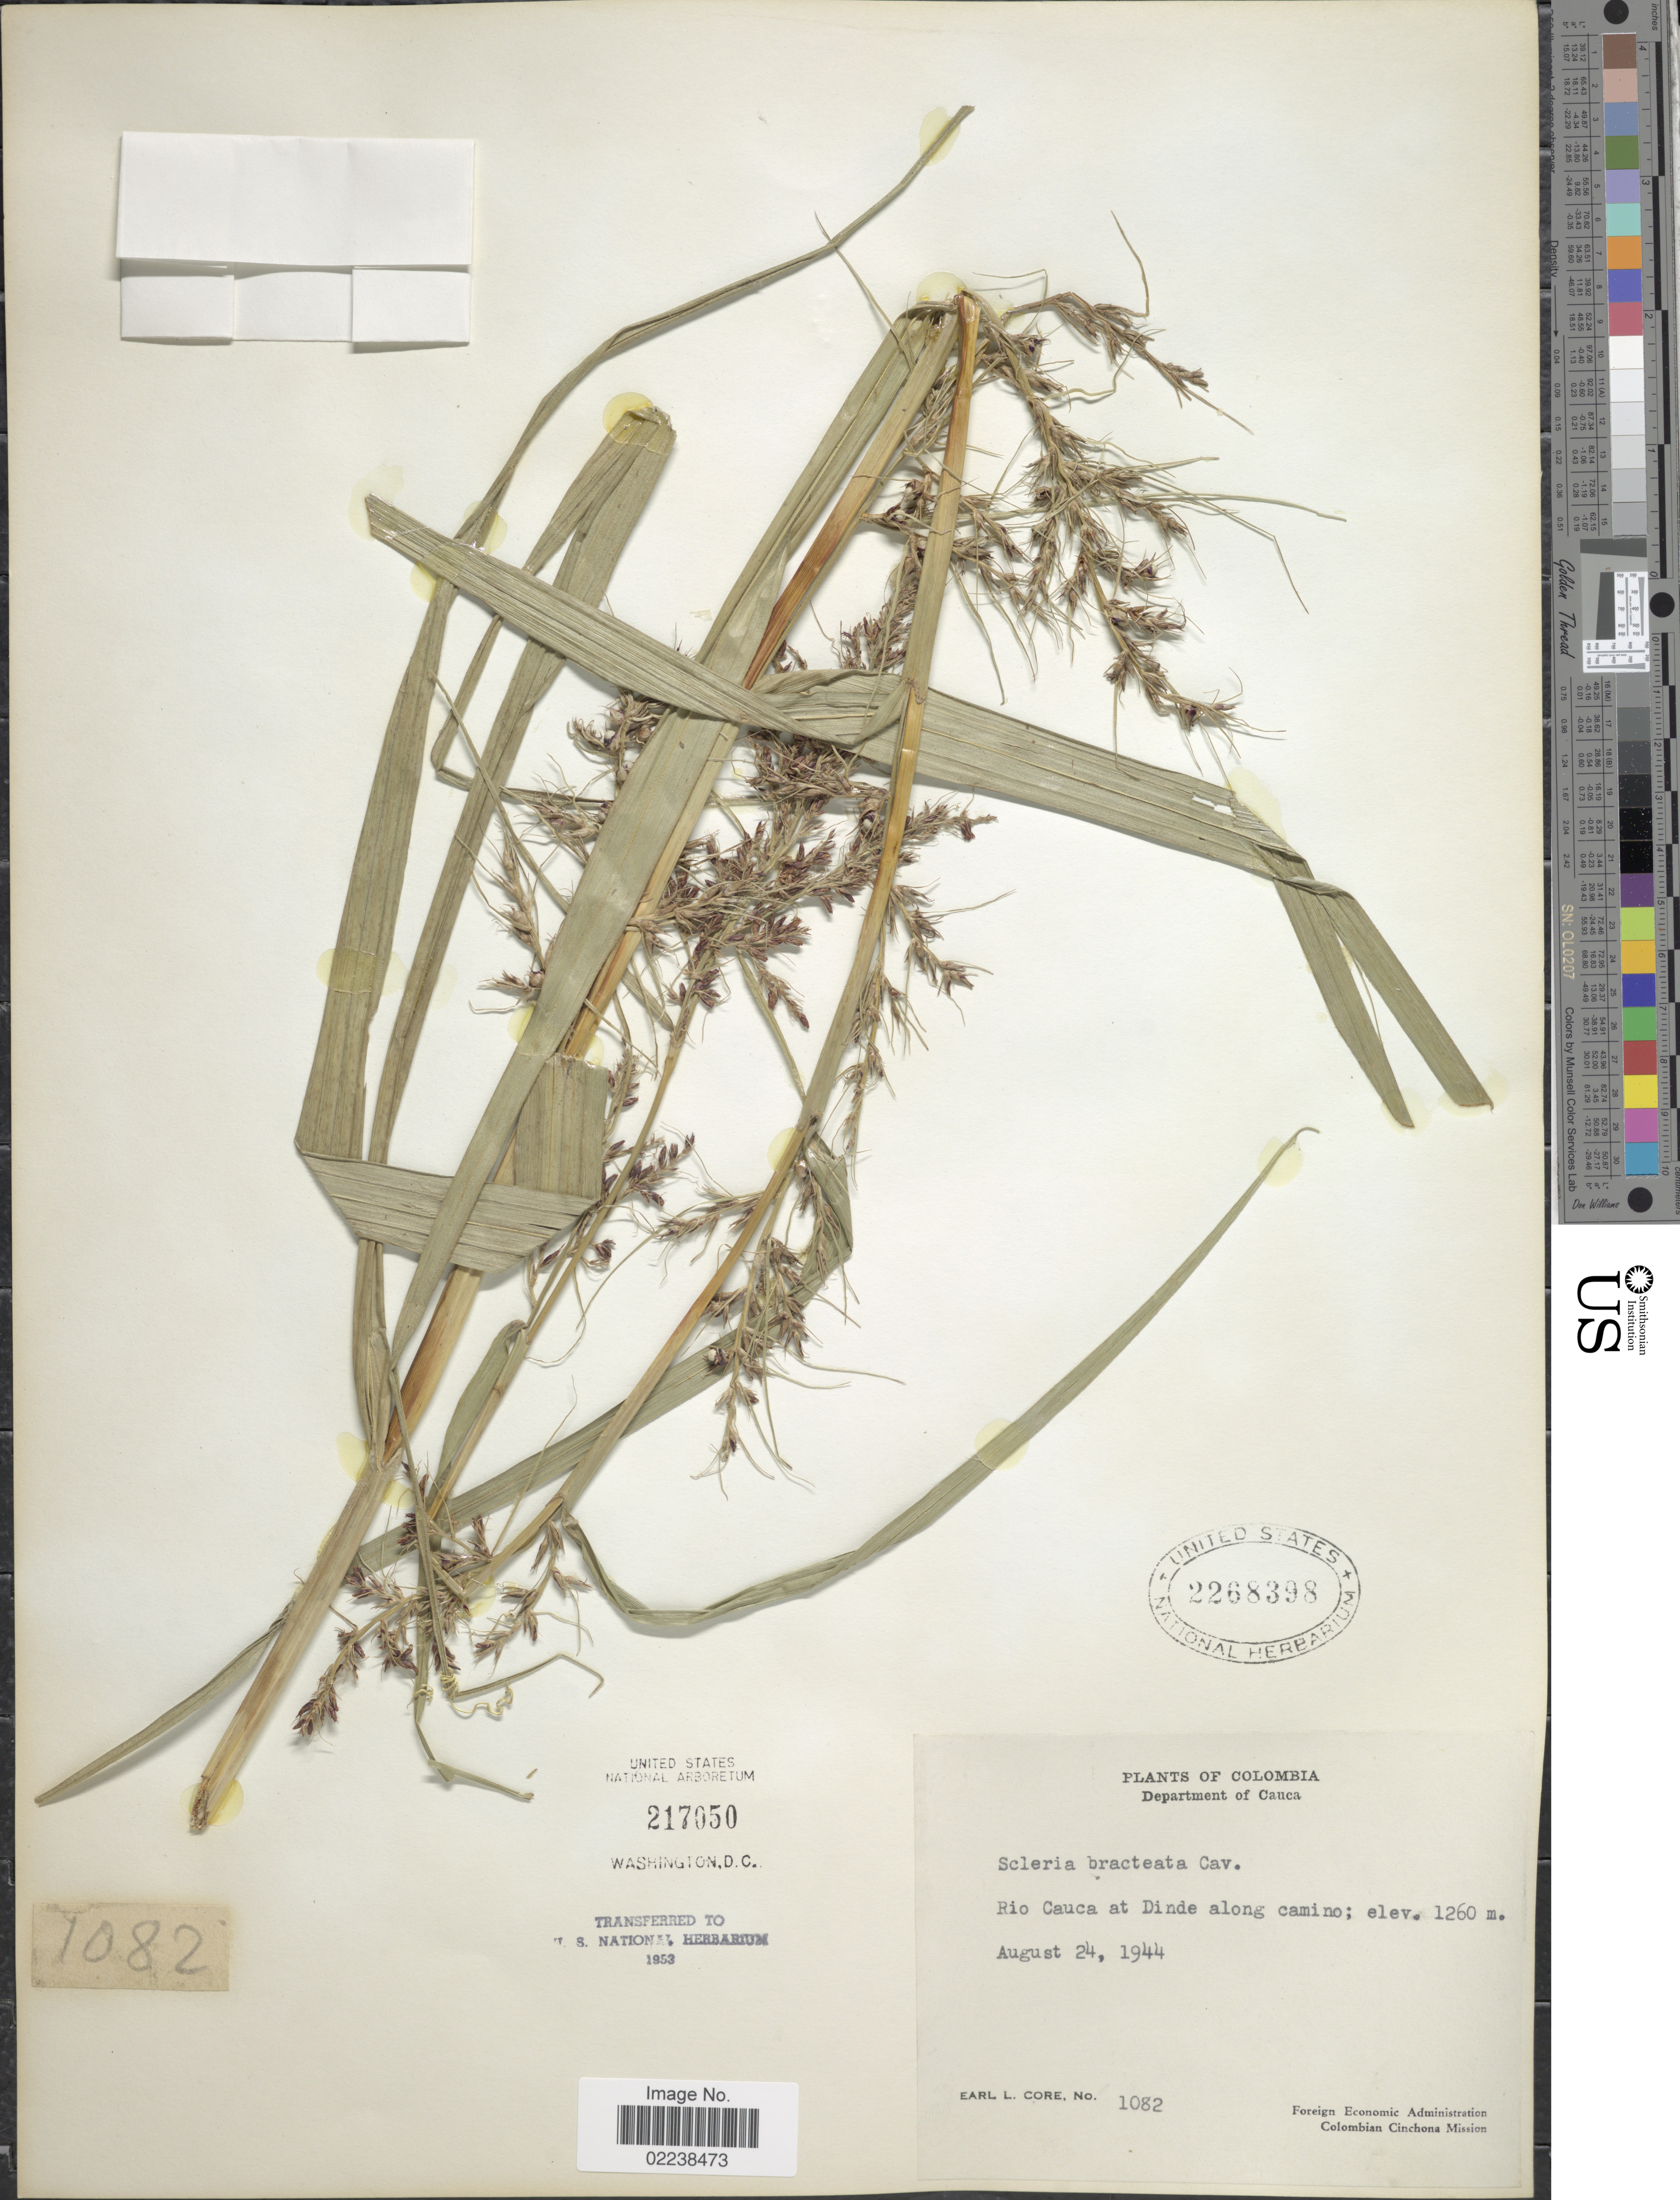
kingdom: Plantae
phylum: Tracheophyta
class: Liliopsida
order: Poales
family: Cyperaceae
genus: Scleria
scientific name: Scleria bracteata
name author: Cav.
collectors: E. L. Core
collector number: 1082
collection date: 1944-08-24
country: Colombia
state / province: Cauca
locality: Department of Cauca. Rio Cauca at Dinde along camino.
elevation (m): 1260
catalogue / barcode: US 2268398